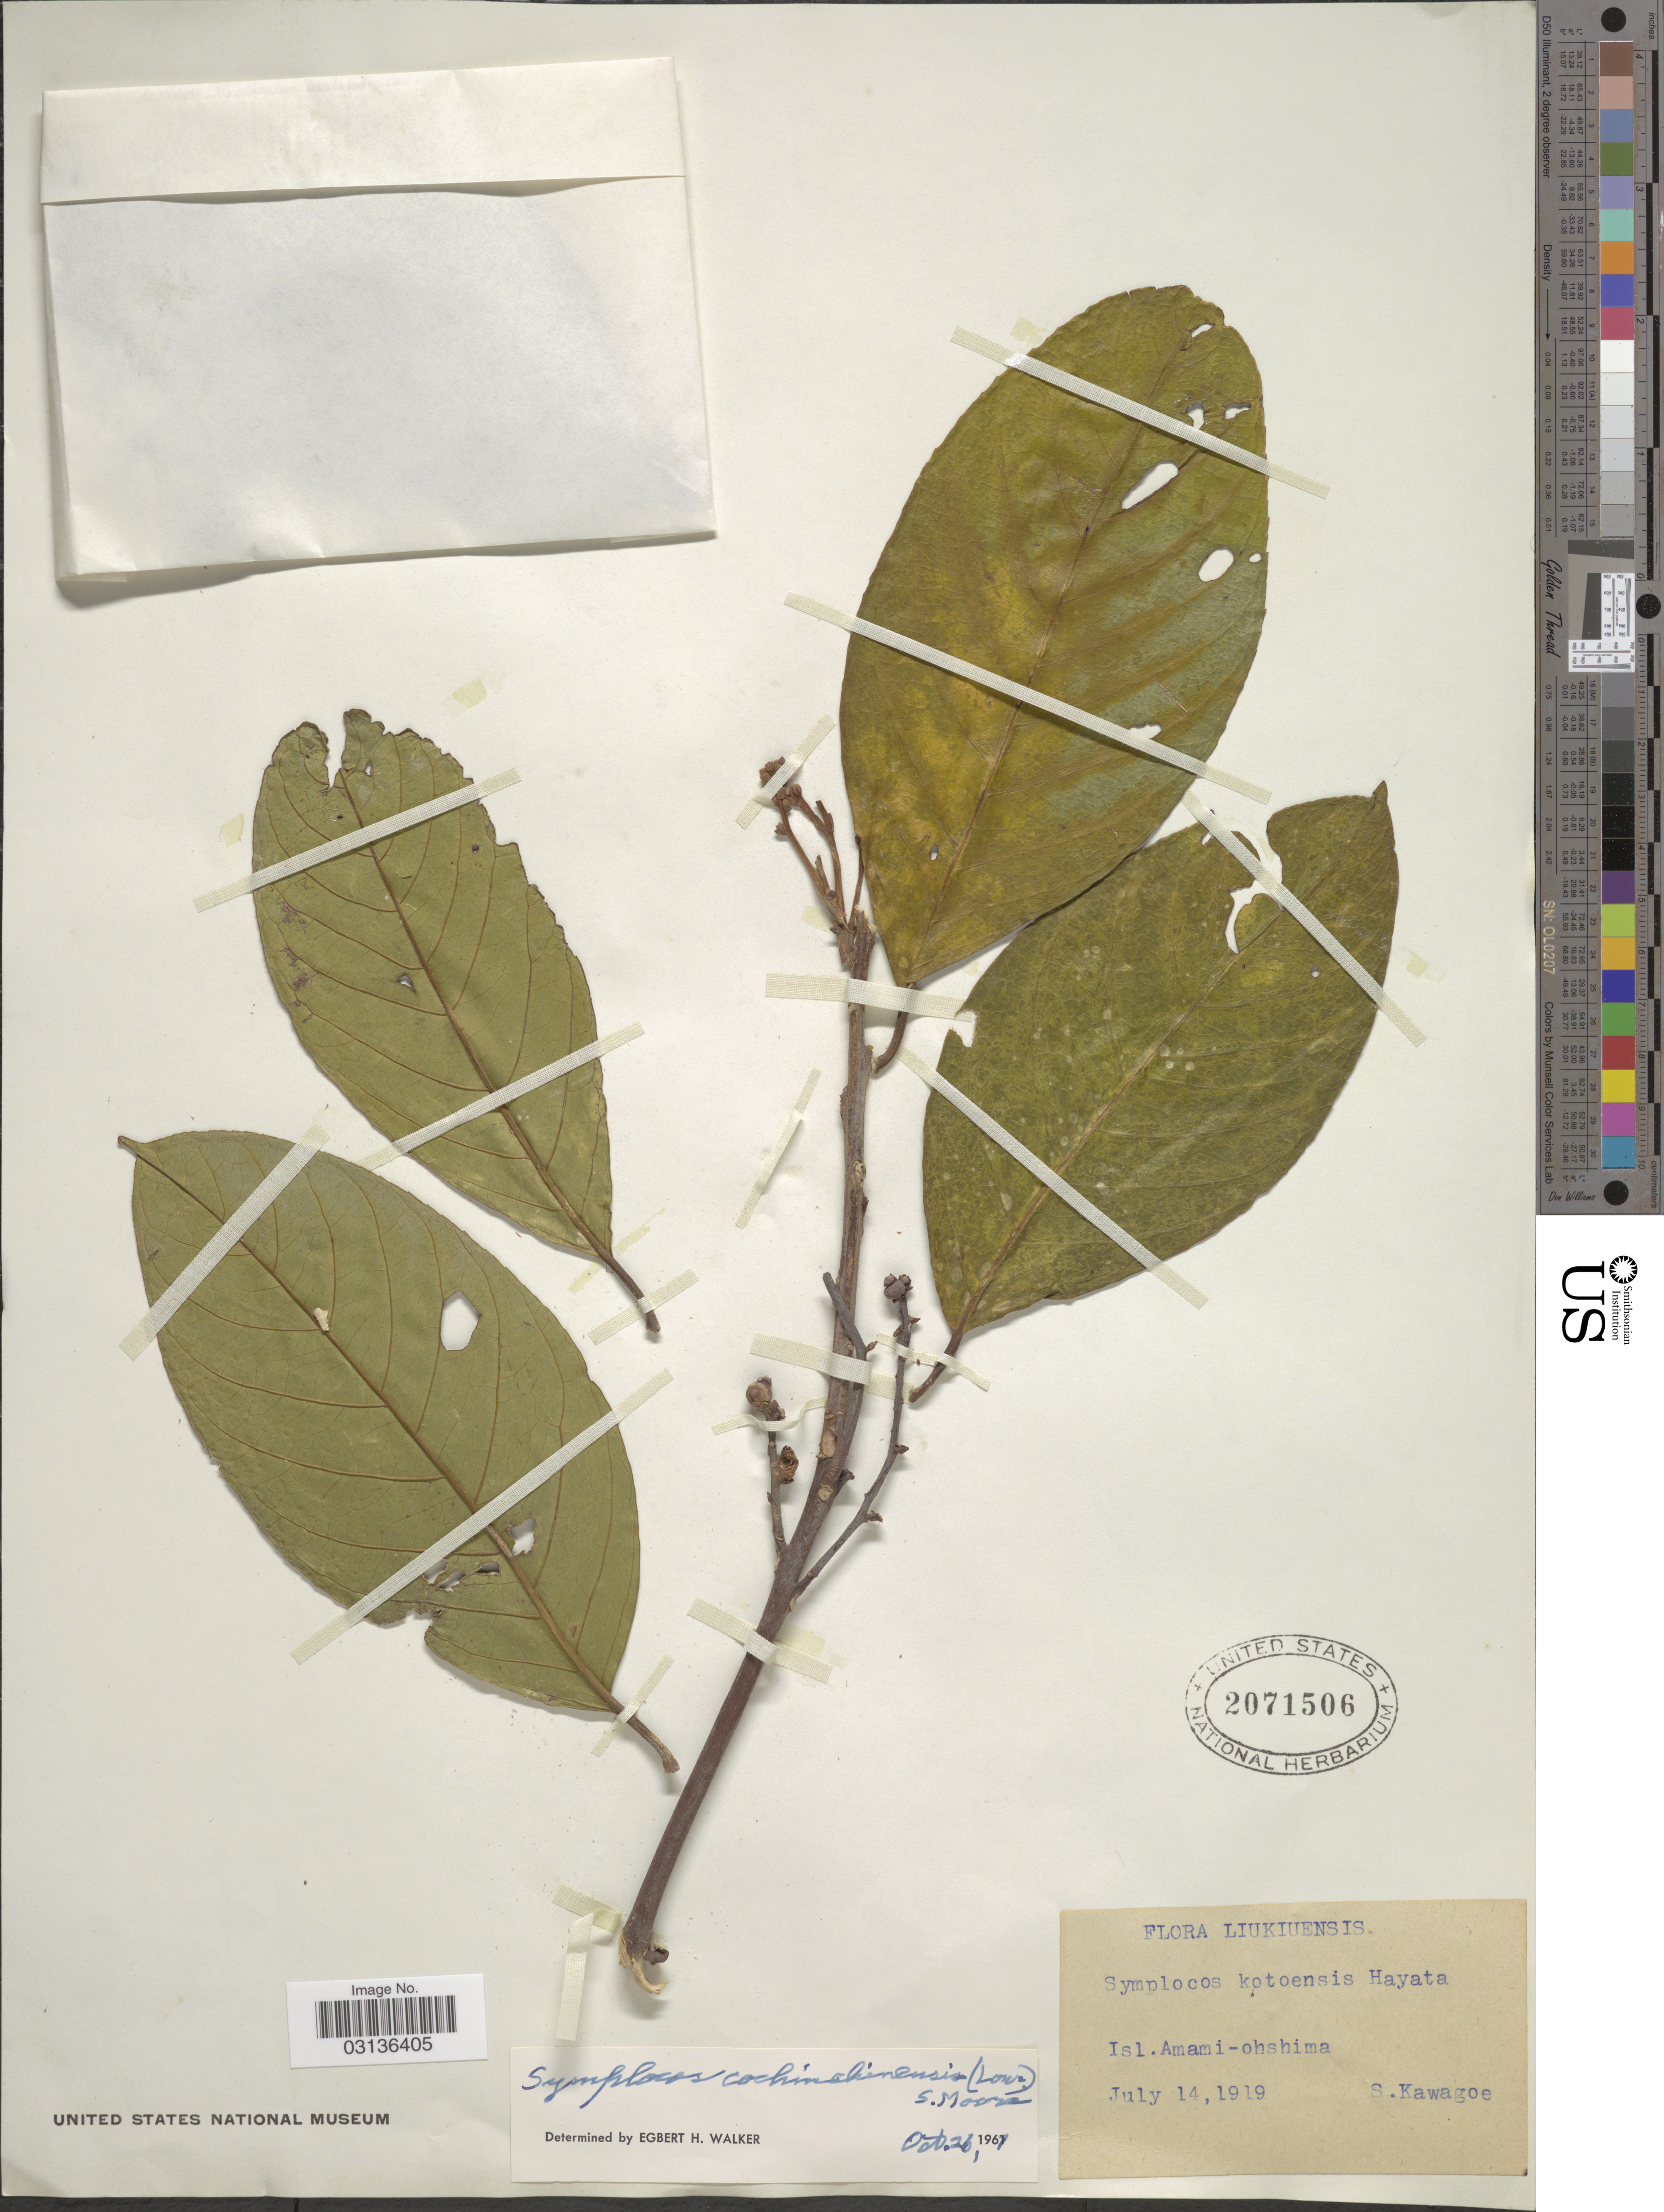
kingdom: Plantae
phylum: Tracheophyta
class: Magnoliopsida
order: Ericales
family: Symplocaceae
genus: Symplocos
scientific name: Symplocos cochinchinensis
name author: (Lour.) S. Moore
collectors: S. Kawagoe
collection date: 1919-07-14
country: Japan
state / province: Okinawa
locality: Liukiuensis. Isl. Amami-ohshima.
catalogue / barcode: US 2071506